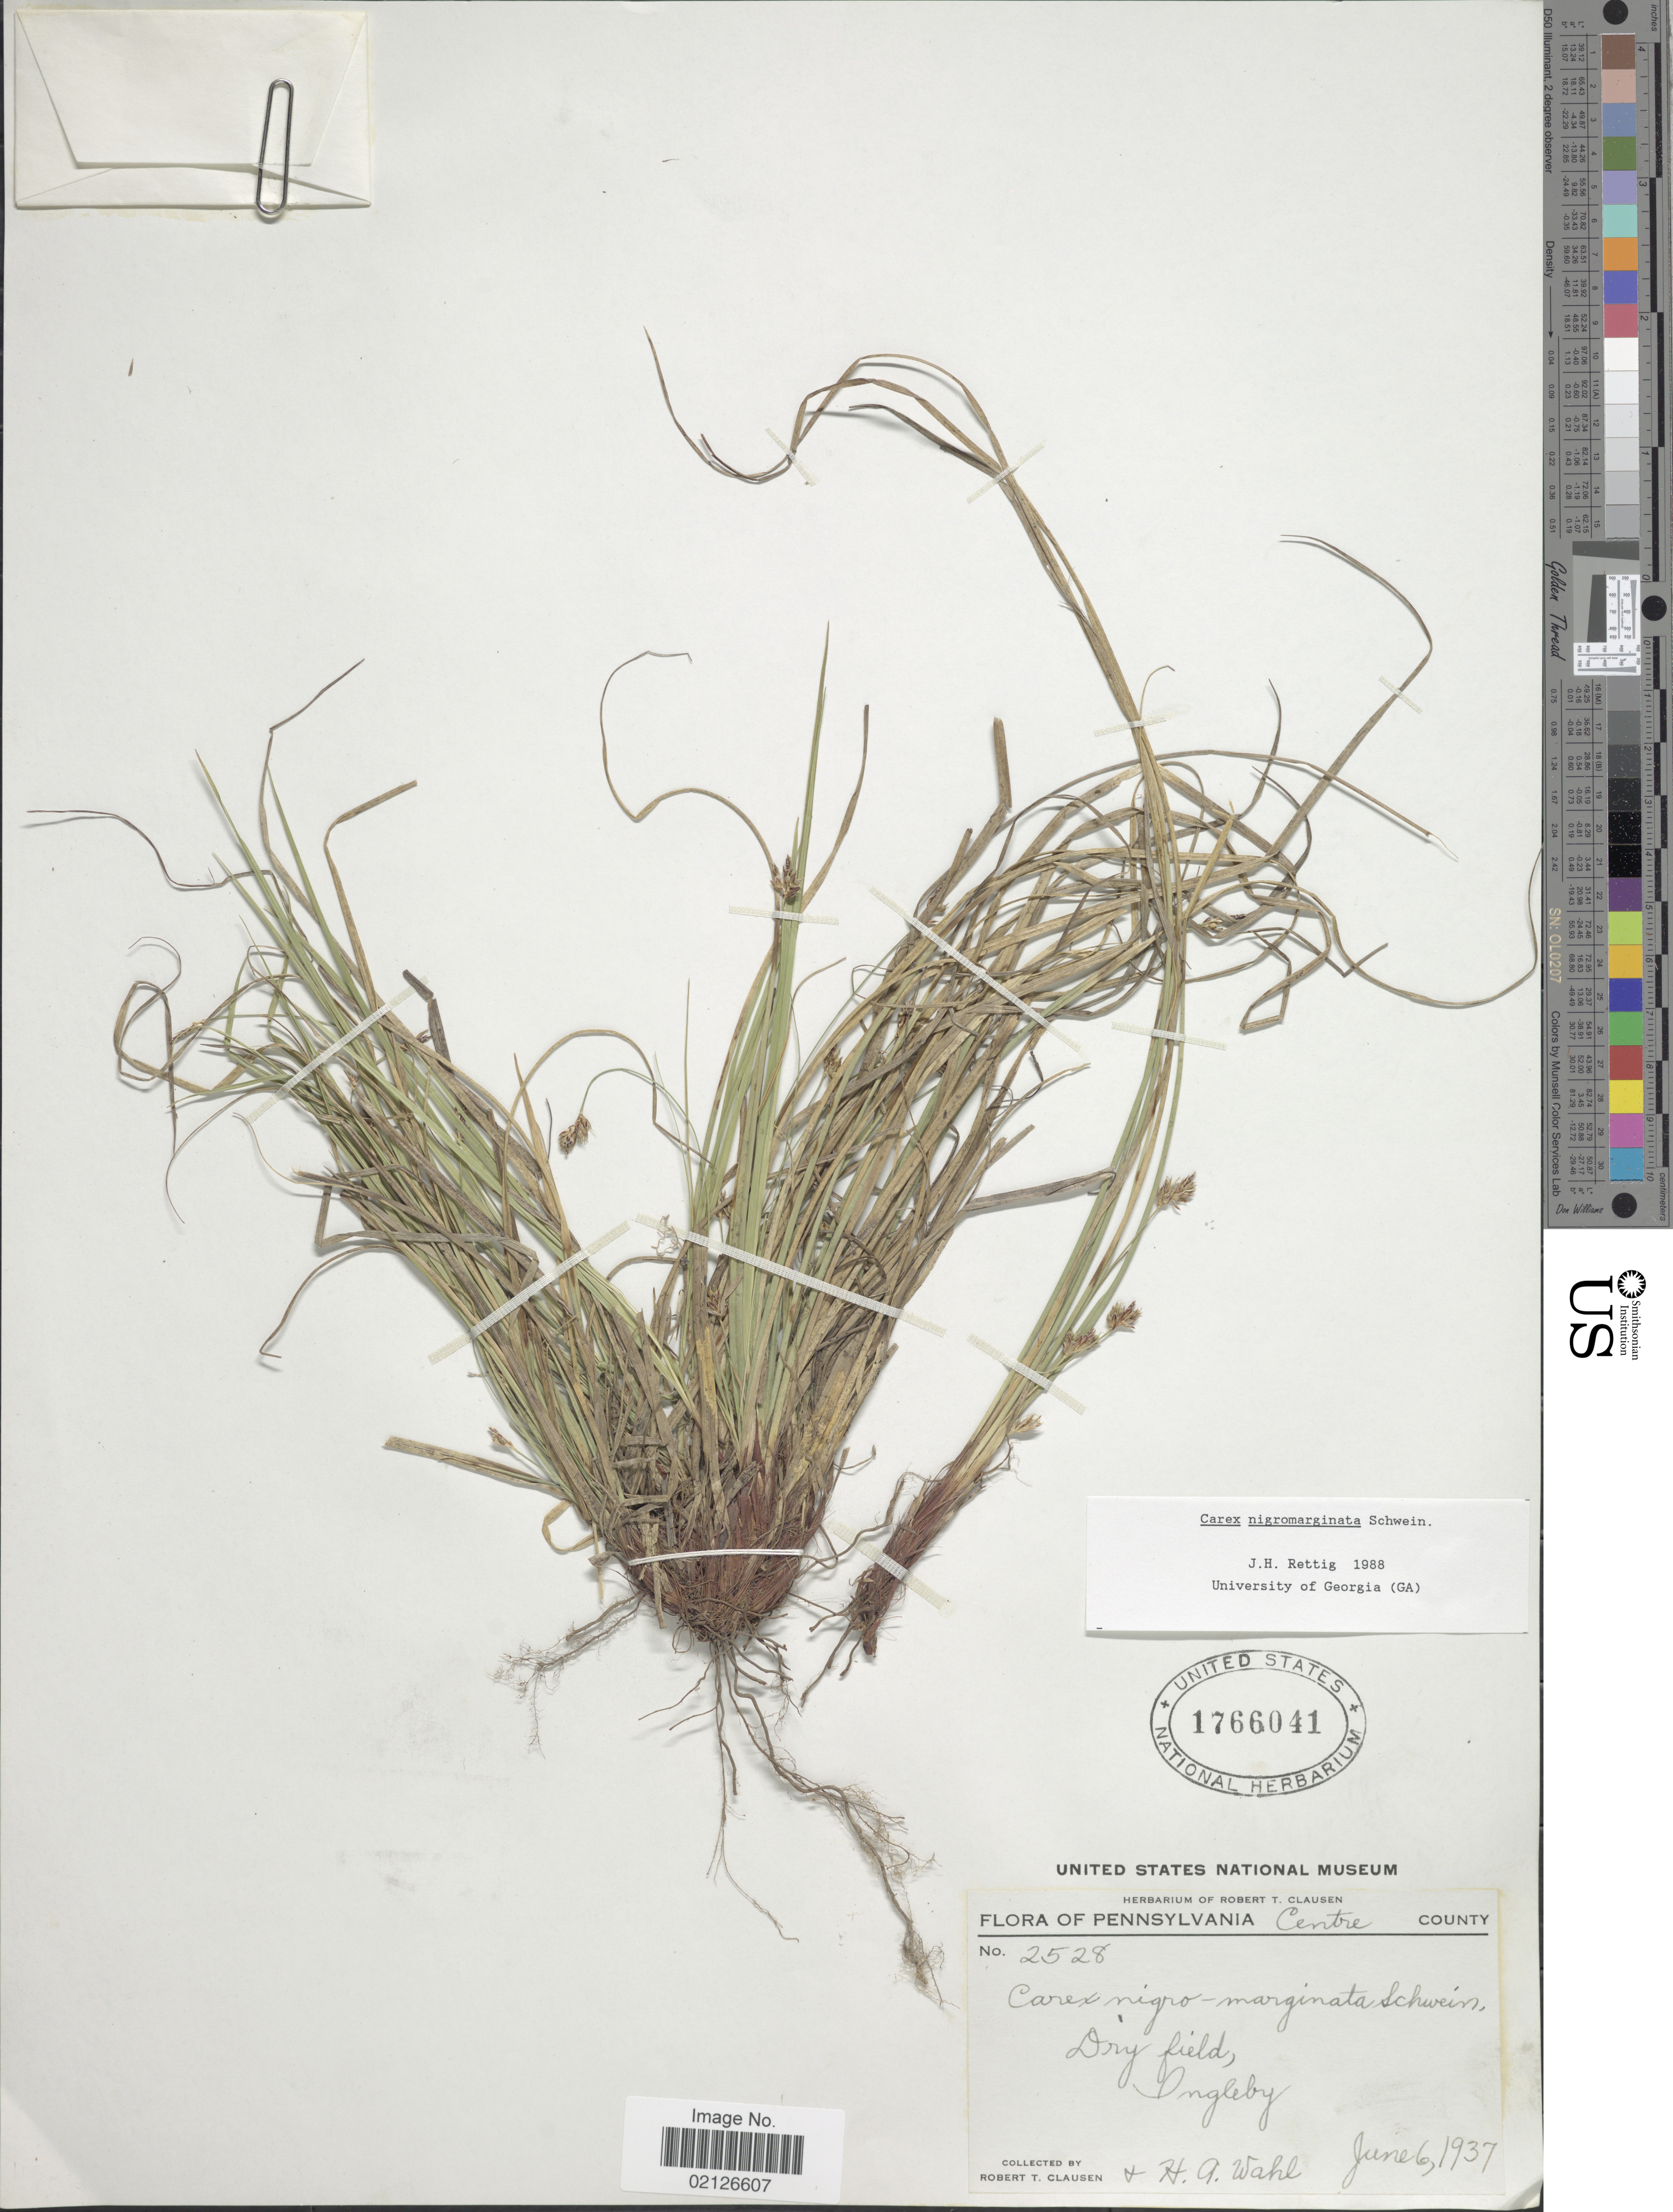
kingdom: Plantae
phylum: Tracheophyta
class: Liliopsida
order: Poales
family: Cyperaceae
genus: Carex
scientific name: Carex nigromarginata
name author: Schwein.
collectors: R. T. Clausen & H. A. Wahl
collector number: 2528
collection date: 1937-06-06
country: United States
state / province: Pennsylvania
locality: Centre County, dry field, Ingleby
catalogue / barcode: US 1766041